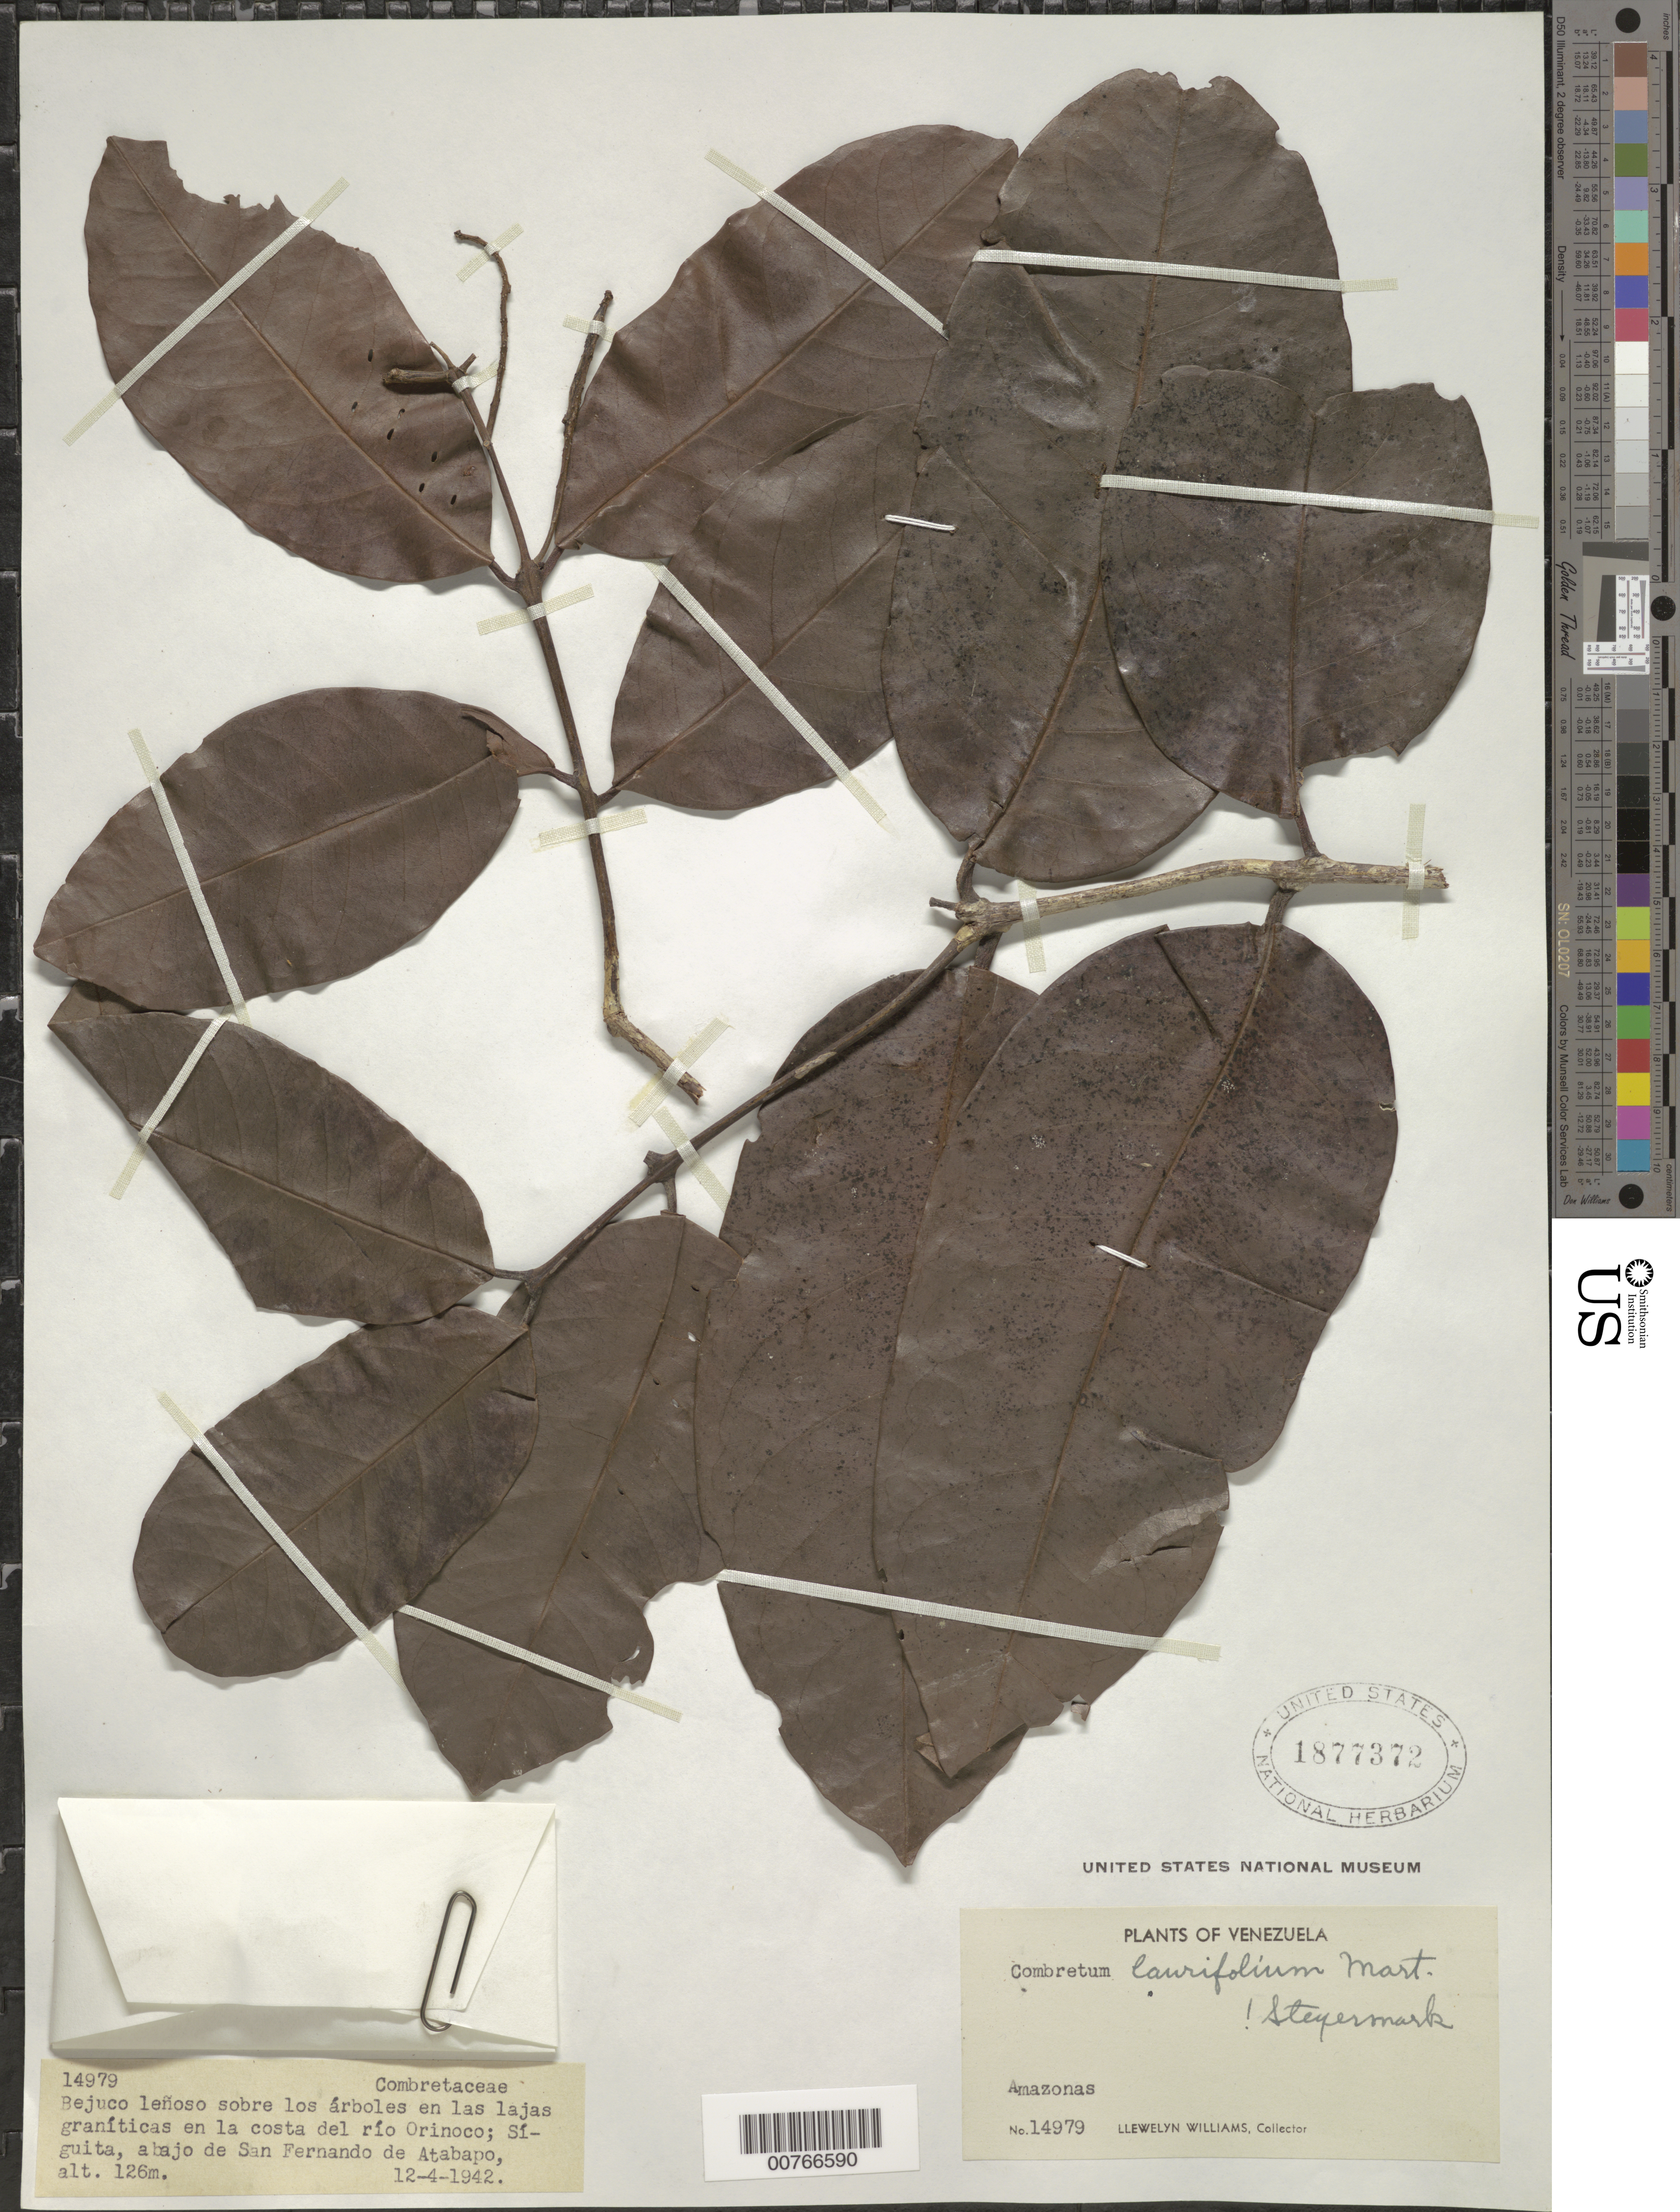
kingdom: Plantae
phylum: Tracheophyta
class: Magnoliopsida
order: Myrtales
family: Combretaceae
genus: Combretum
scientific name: Combretum pyramidatum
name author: Desv.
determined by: Steyermark, Julian A., (VEN)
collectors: Ll. Williams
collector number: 14979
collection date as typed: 12-Apr-42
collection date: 1942-04-12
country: Venezuela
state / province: Amazonas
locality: Río Orinoco, Síguita, abajo de San Fernando de Atabapo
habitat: Lajas graníticas en la costa del río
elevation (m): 126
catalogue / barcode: US 1877372